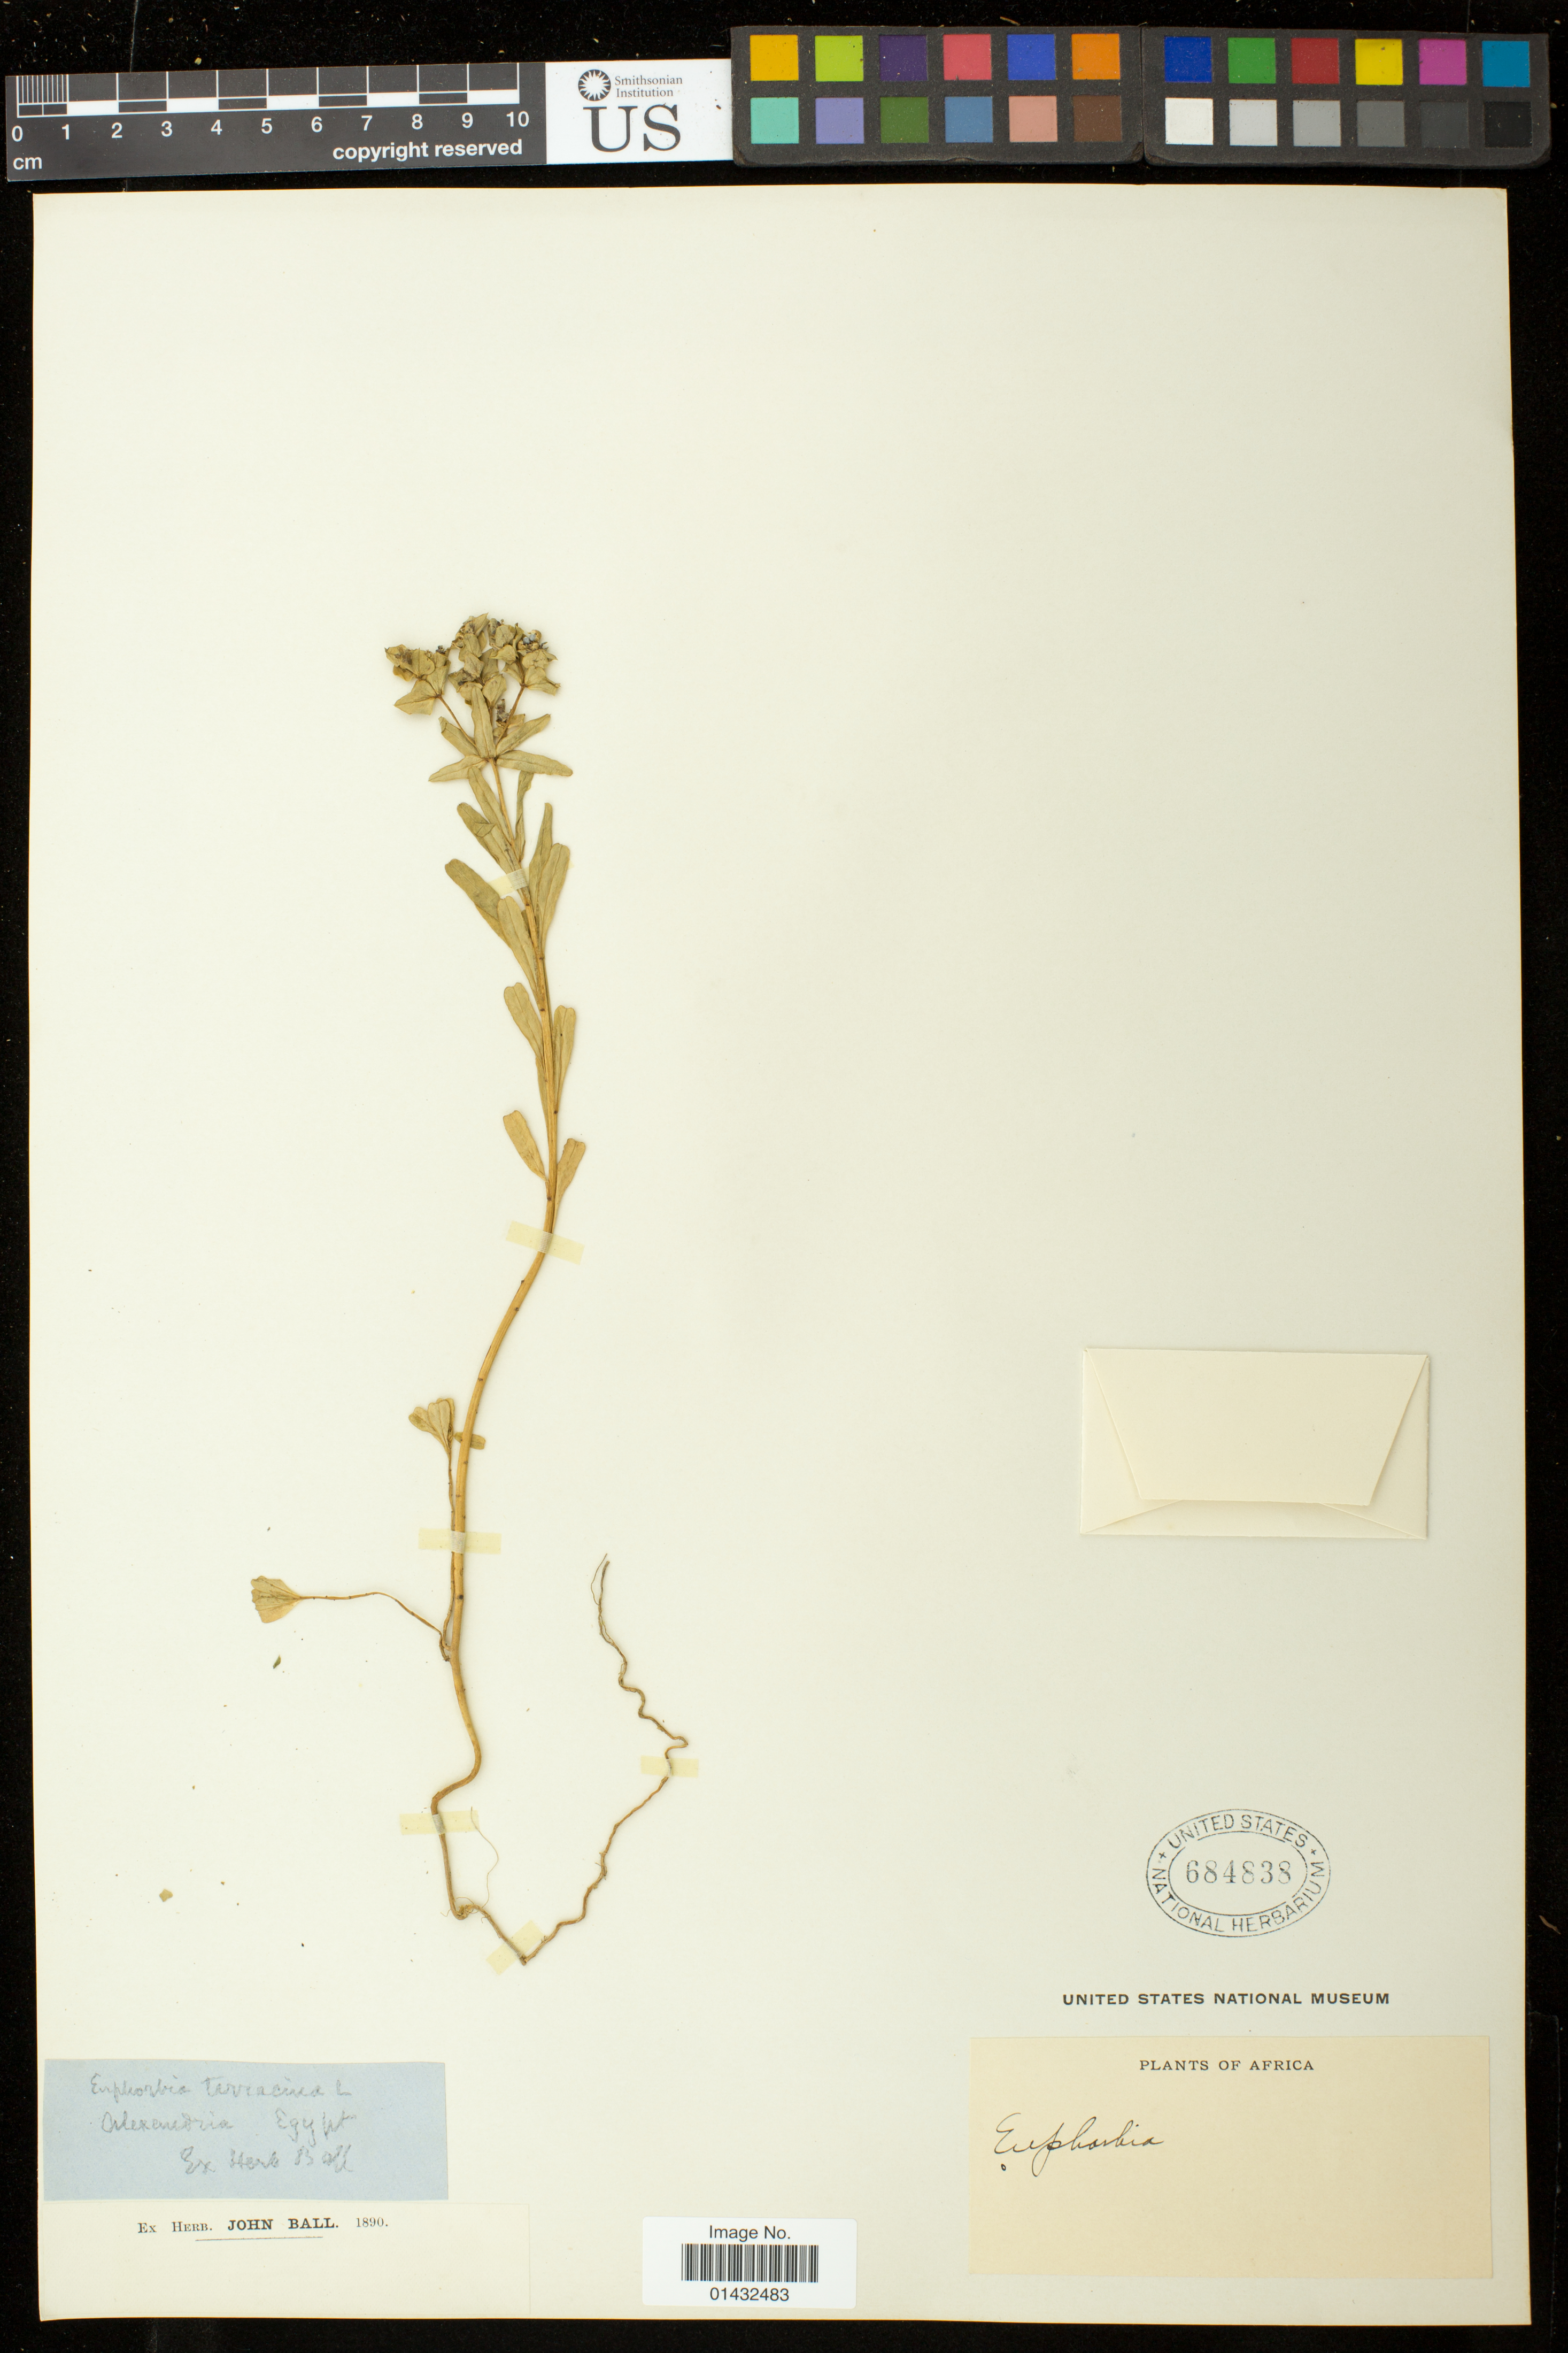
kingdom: Plantae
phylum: Tracheophyta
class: Magnoliopsida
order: Malpighiales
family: Euphorbiaceae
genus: Euphorbia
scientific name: Euphorbia sp.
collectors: ex herb. John Ball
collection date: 1890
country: Egypt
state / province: Al Iskandariyah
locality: Alexandria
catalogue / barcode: US 684838